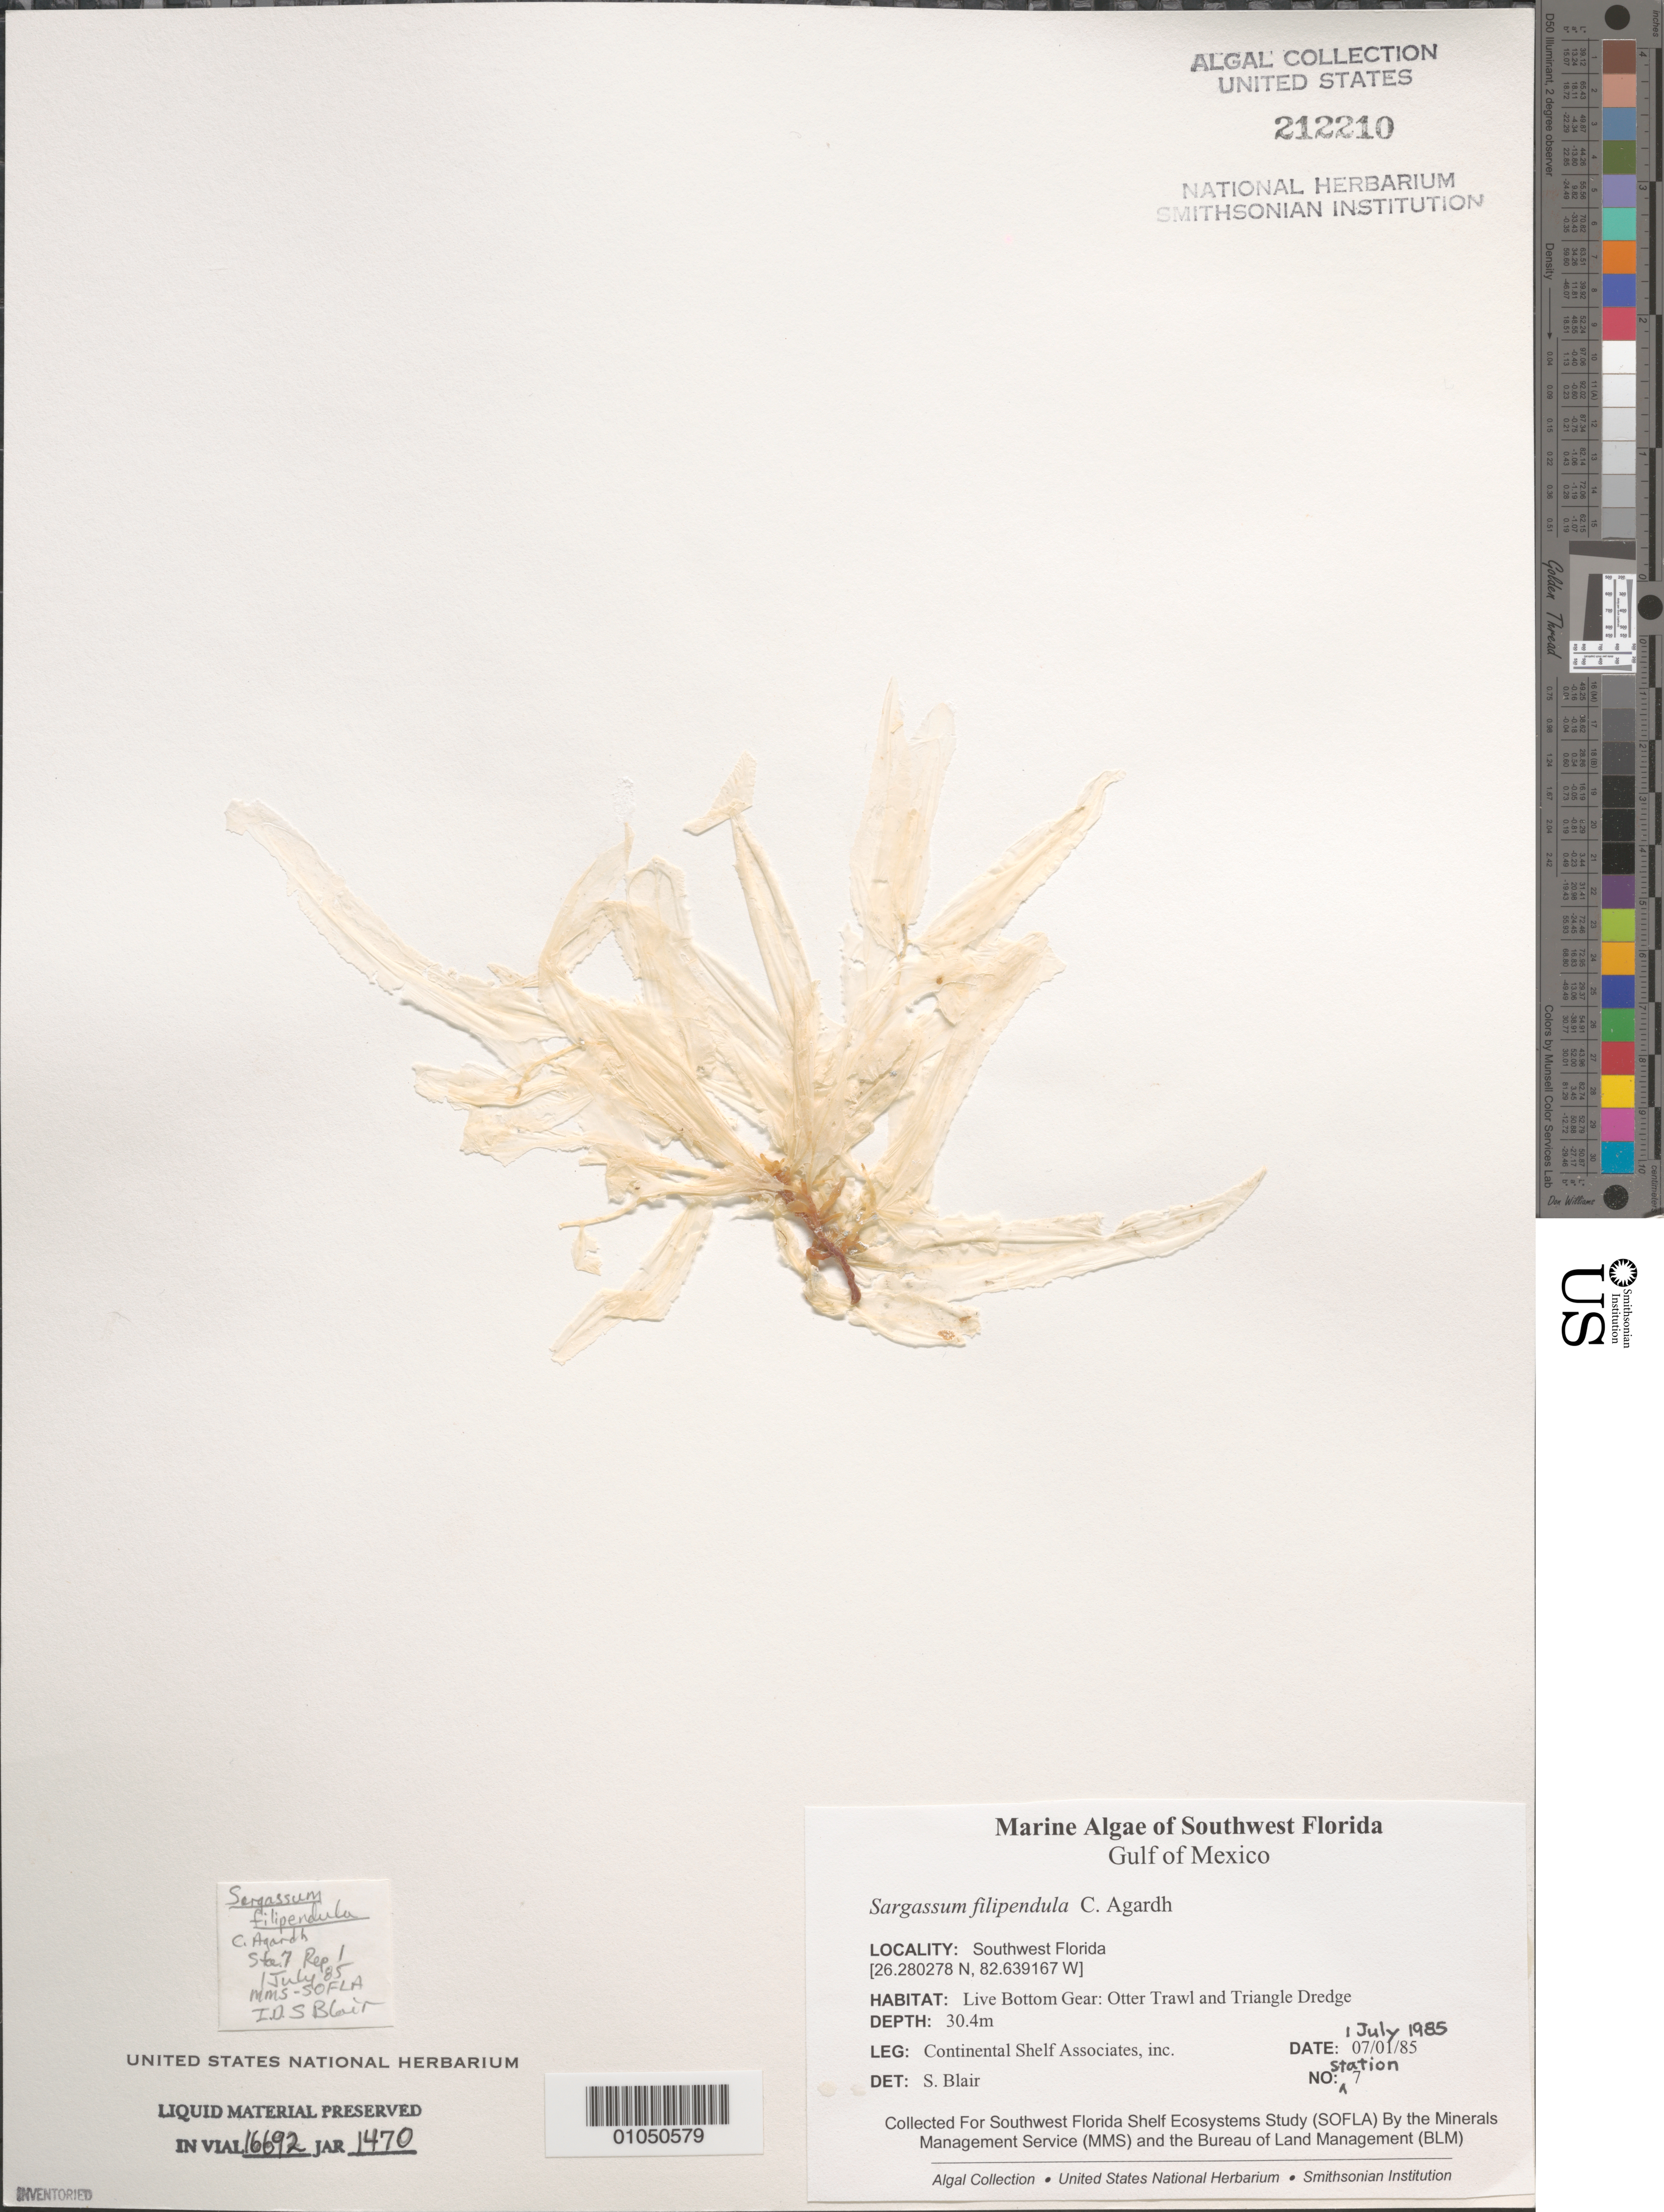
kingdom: Chromista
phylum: Ochrophyta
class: Phaeophyceae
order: Fucales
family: Sargassaceae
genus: Sargassum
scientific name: Sargassum filipendula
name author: C. Agardh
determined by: Blair, S. M.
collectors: Continental Shelf Associates Inc.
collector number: Station 7 Repl 1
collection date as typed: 01 Jul 1985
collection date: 1985-07-01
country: United States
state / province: Florida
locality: Gulf of Mexico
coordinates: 26.2803 N, 82.639167 W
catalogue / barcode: US 212210